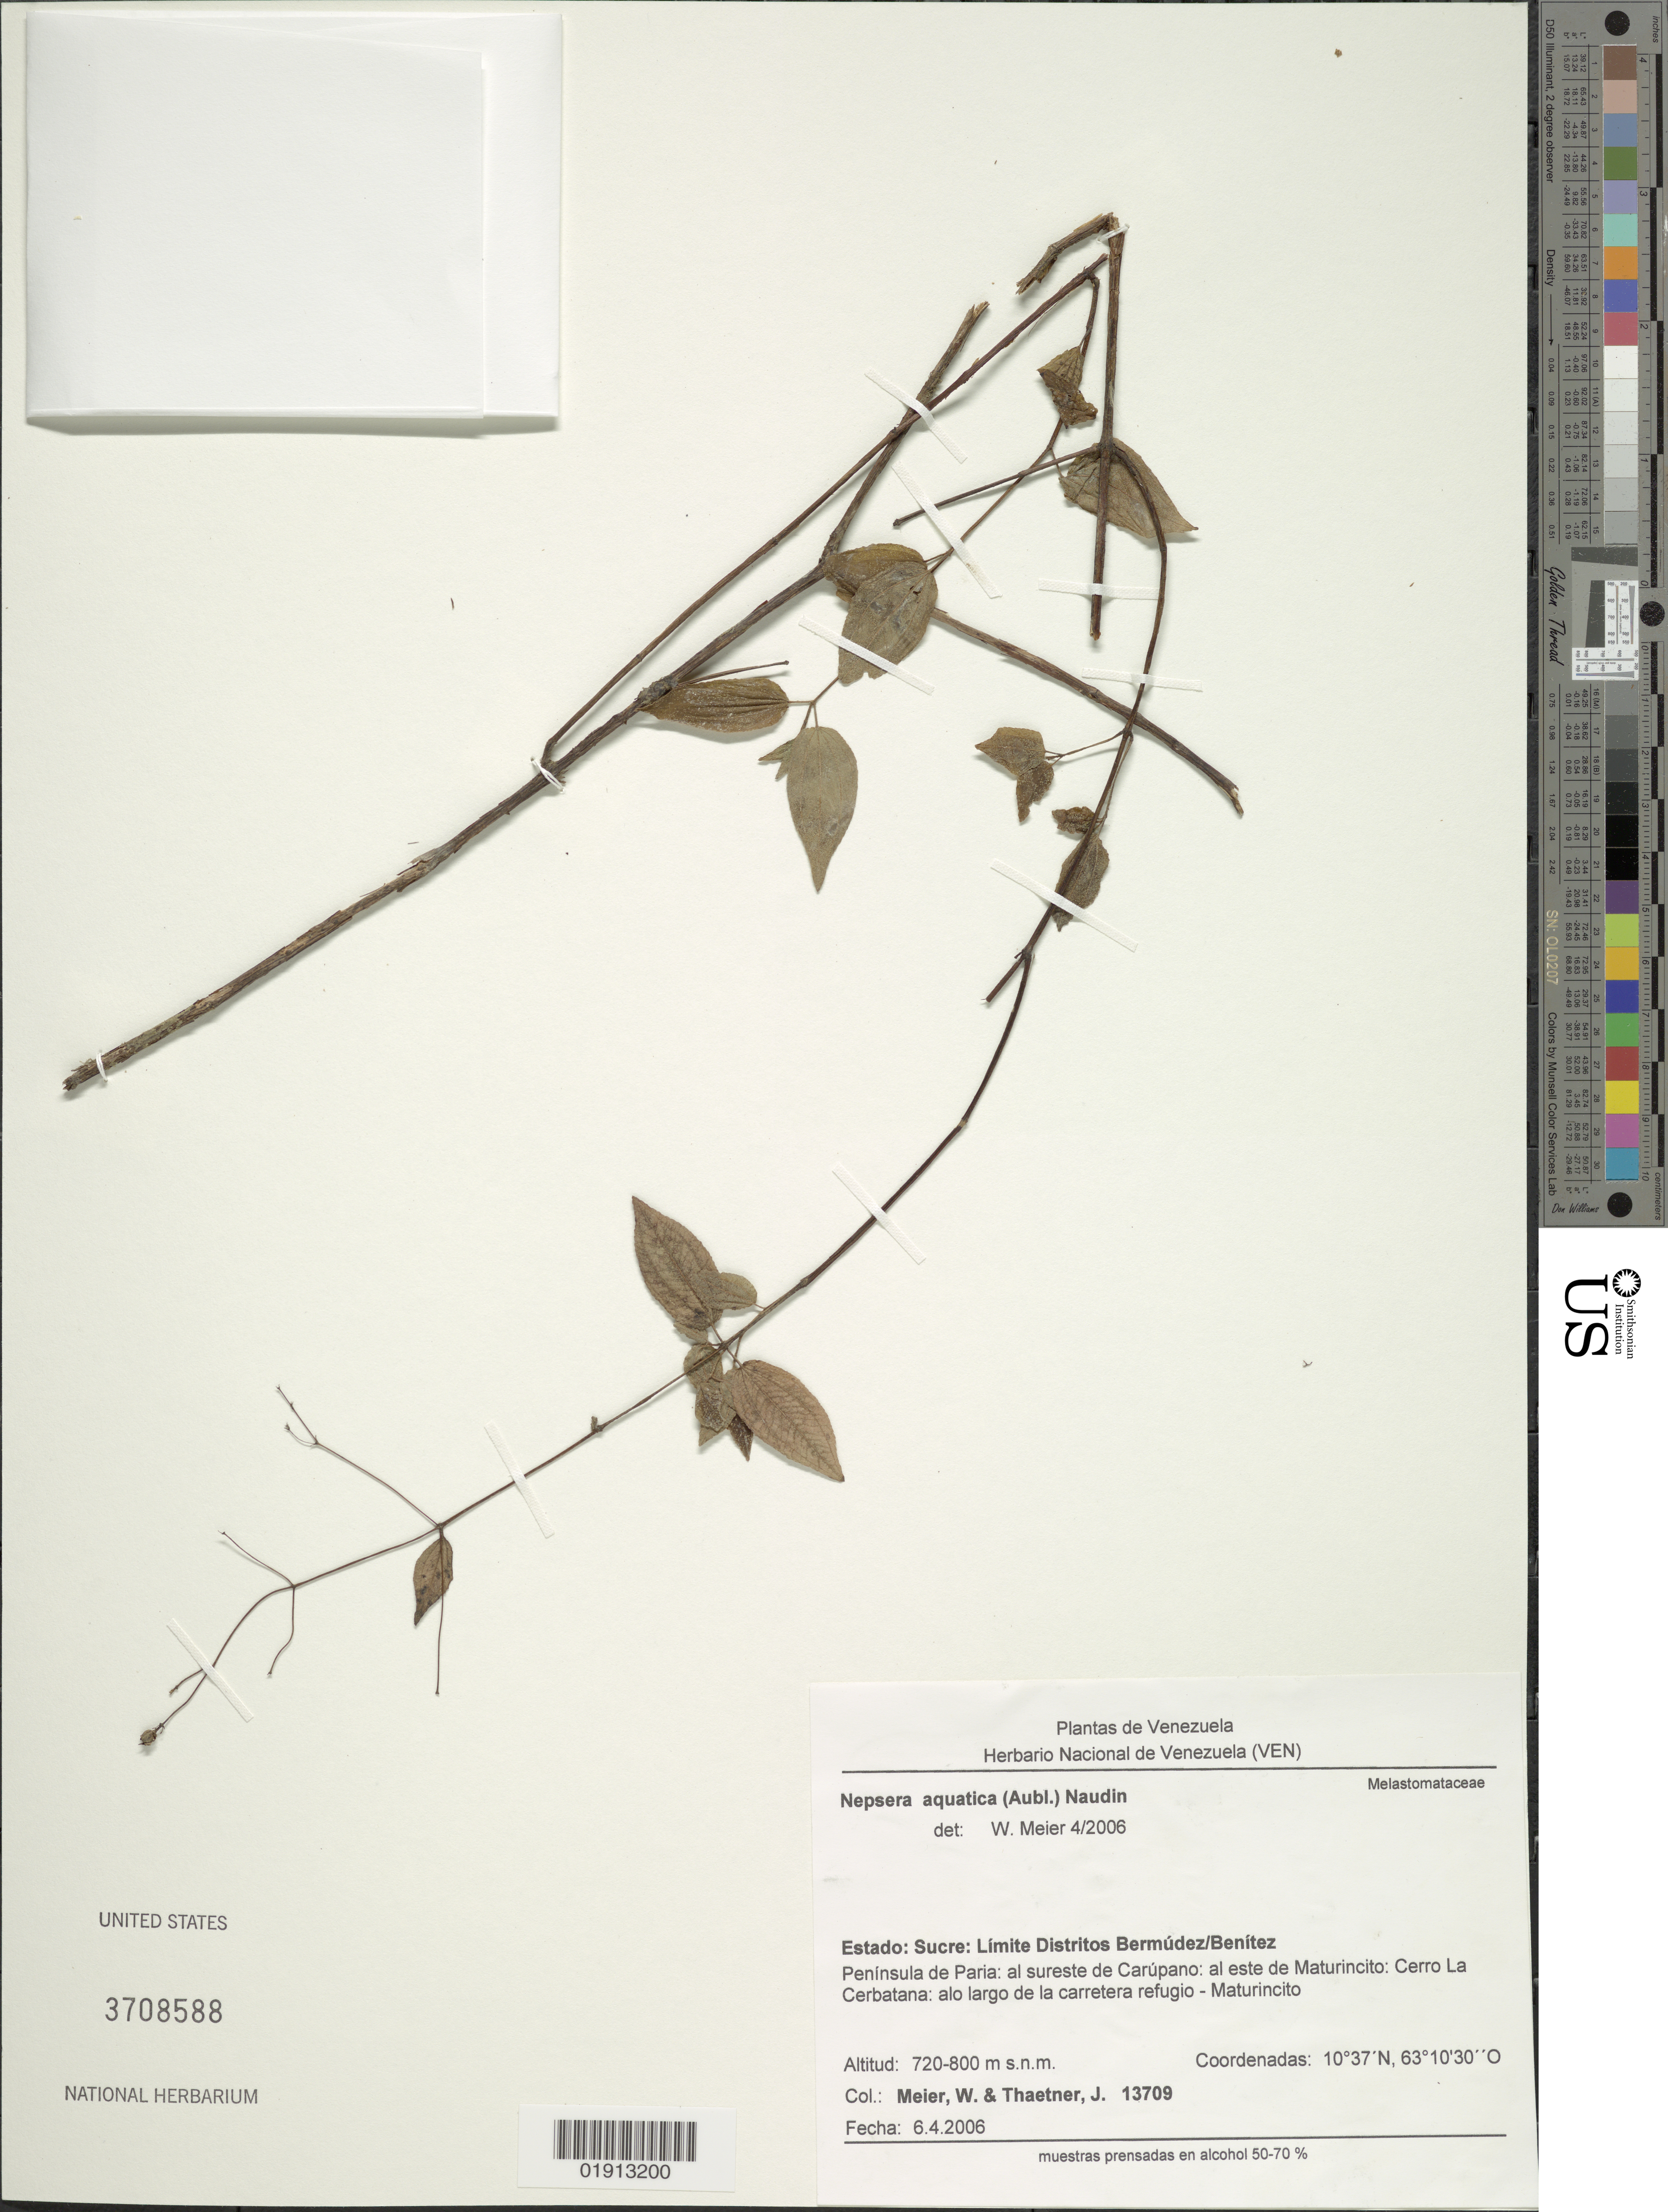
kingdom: Plantae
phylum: Tracheophyta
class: Magnoliopsida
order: Myrtales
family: Melastomataceae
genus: Nepsera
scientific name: Nepsera aquatica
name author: (Aubl.) Naudin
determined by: Meier, Winfried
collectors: W. Meier & J. Thaetner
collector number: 13709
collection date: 2006-04-06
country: Venezuela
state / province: Sucre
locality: Limite Distritos Bermudez/Benitez, Peninsula de Paria, al sureste de Carupano, al este de Maturincito, CerroLa Cerbatana, alo largo de la carretera refugio-Maturincito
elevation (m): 720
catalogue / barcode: US 3708588